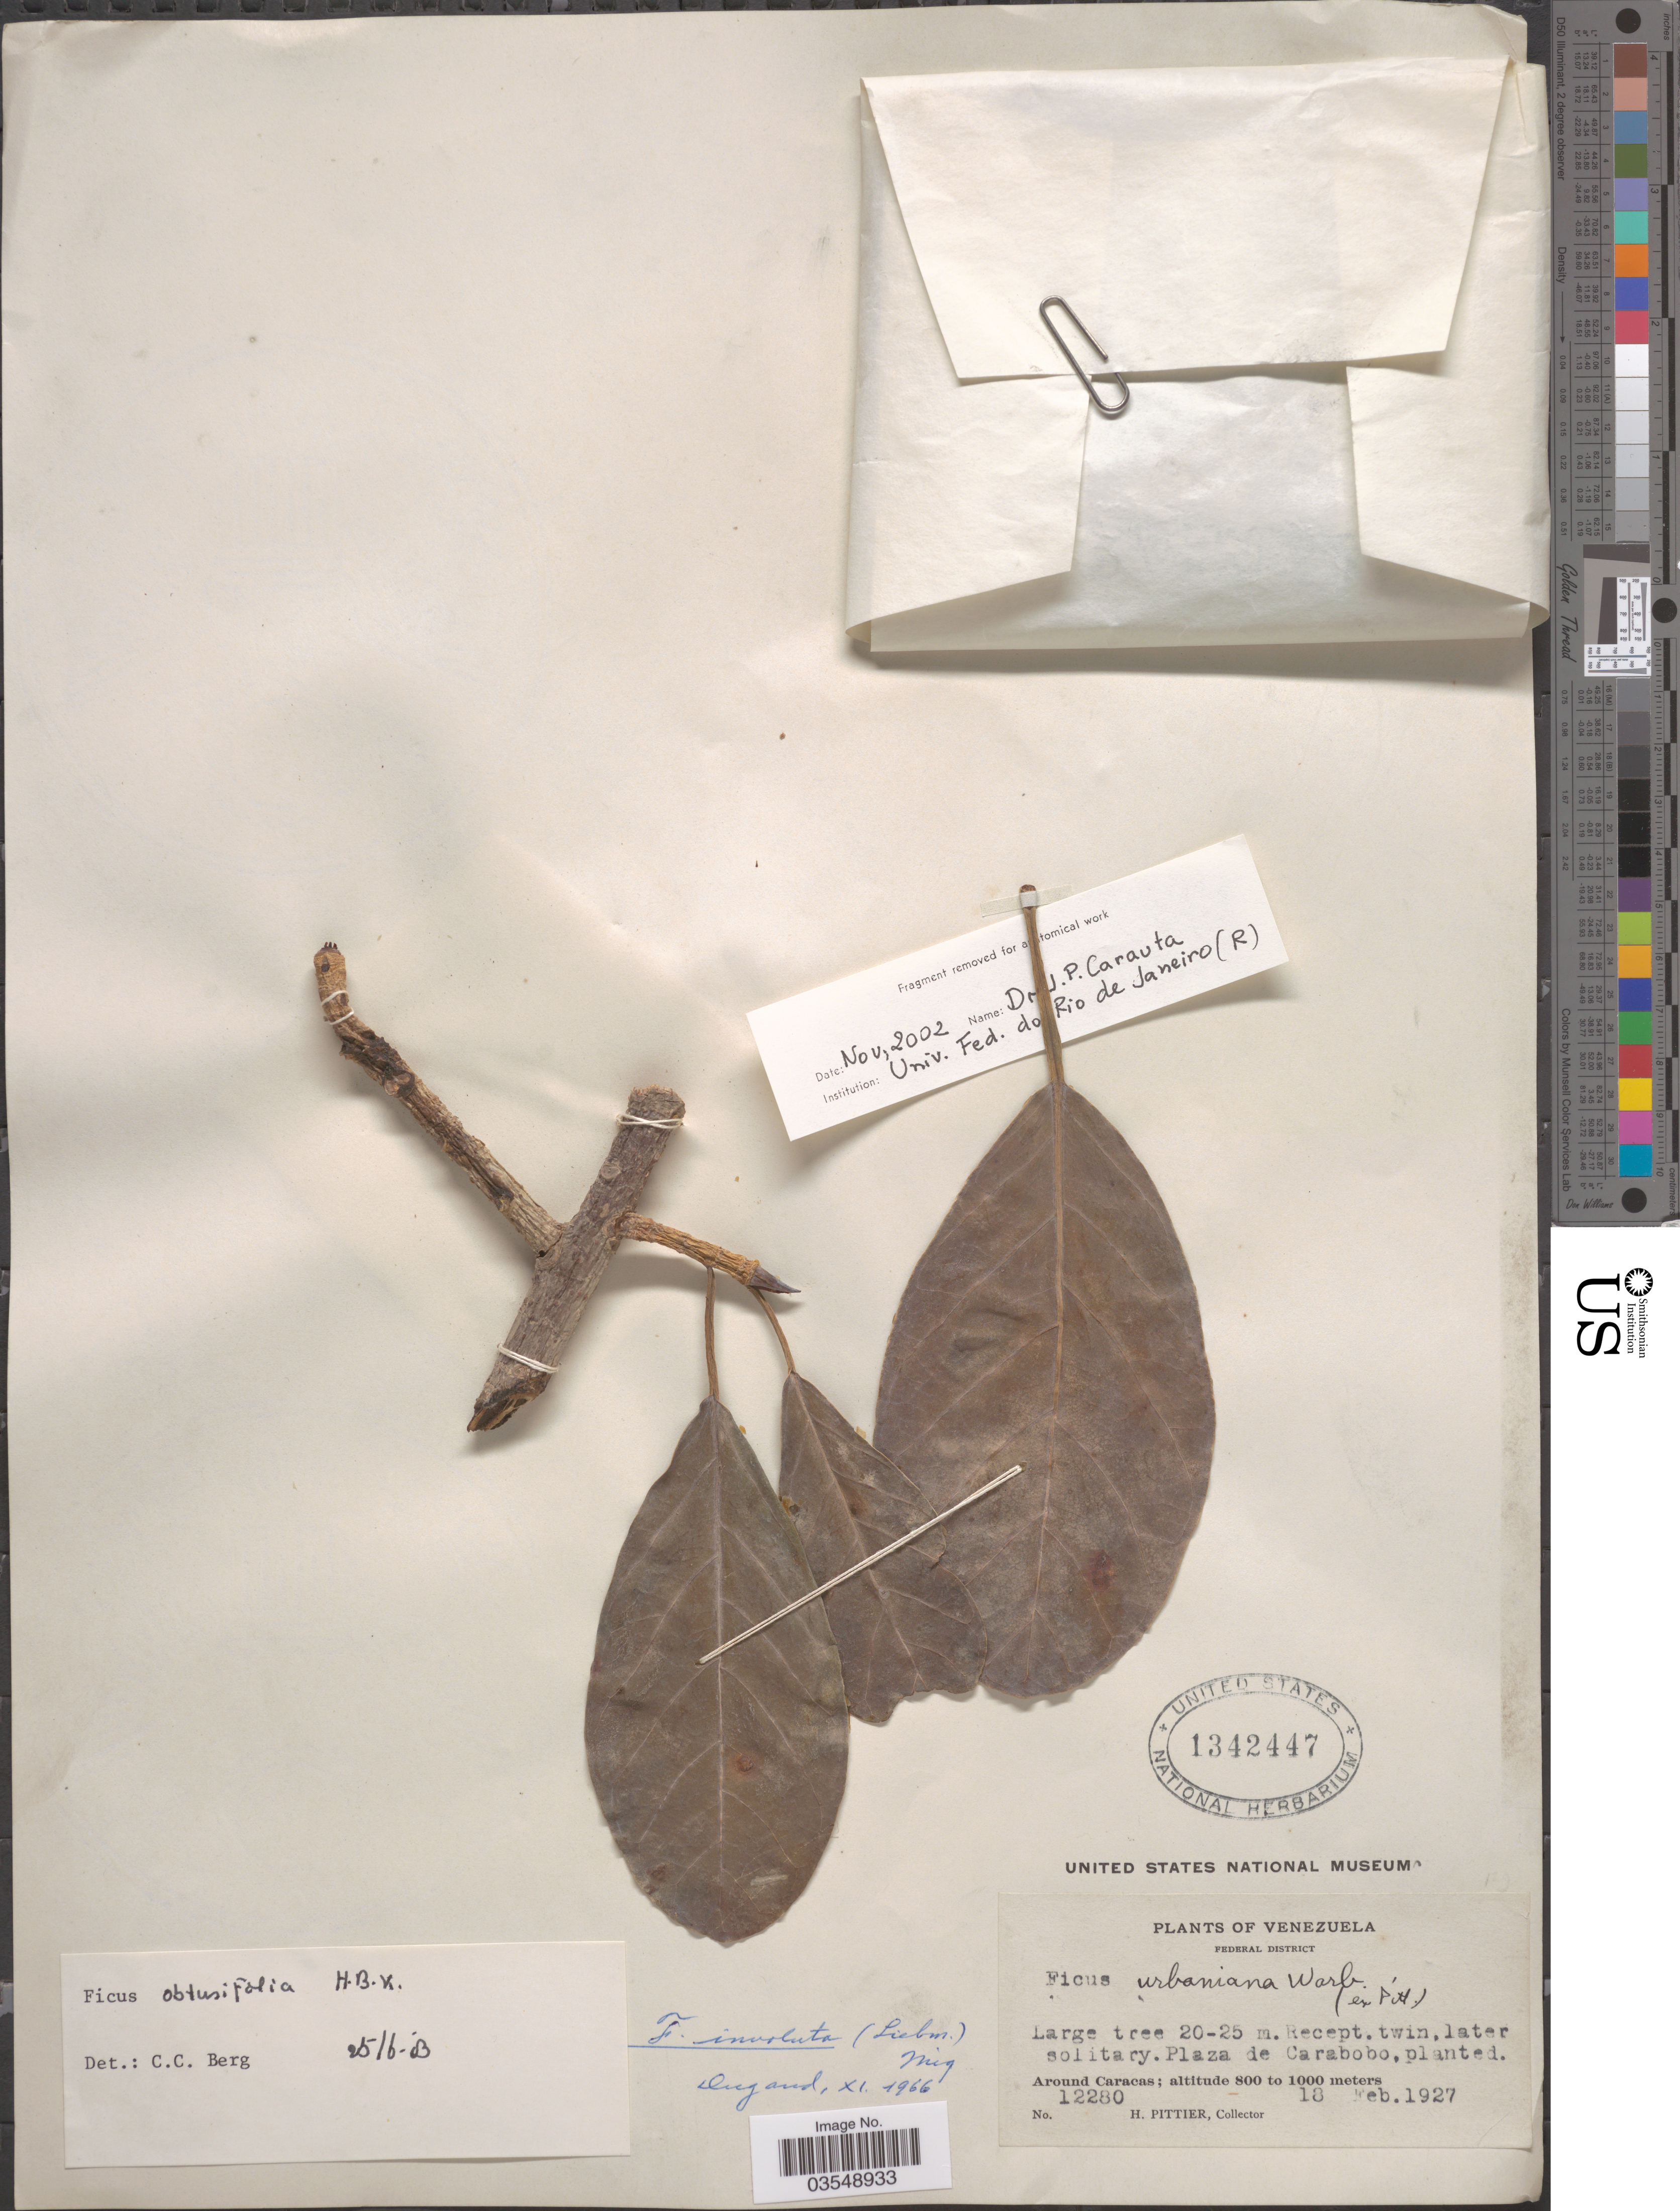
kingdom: Plantae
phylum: Tracheophyta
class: Magnoliopsida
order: Rosales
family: Moraceae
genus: Ficus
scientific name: Ficus obtusifolia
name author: Kunth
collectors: H. F. Pittier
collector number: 12280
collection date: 1927-02-18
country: Venezuela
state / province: Carabobo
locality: Federal District. Plaza de Carabobo. Around Caracas.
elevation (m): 800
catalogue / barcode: US 1342447